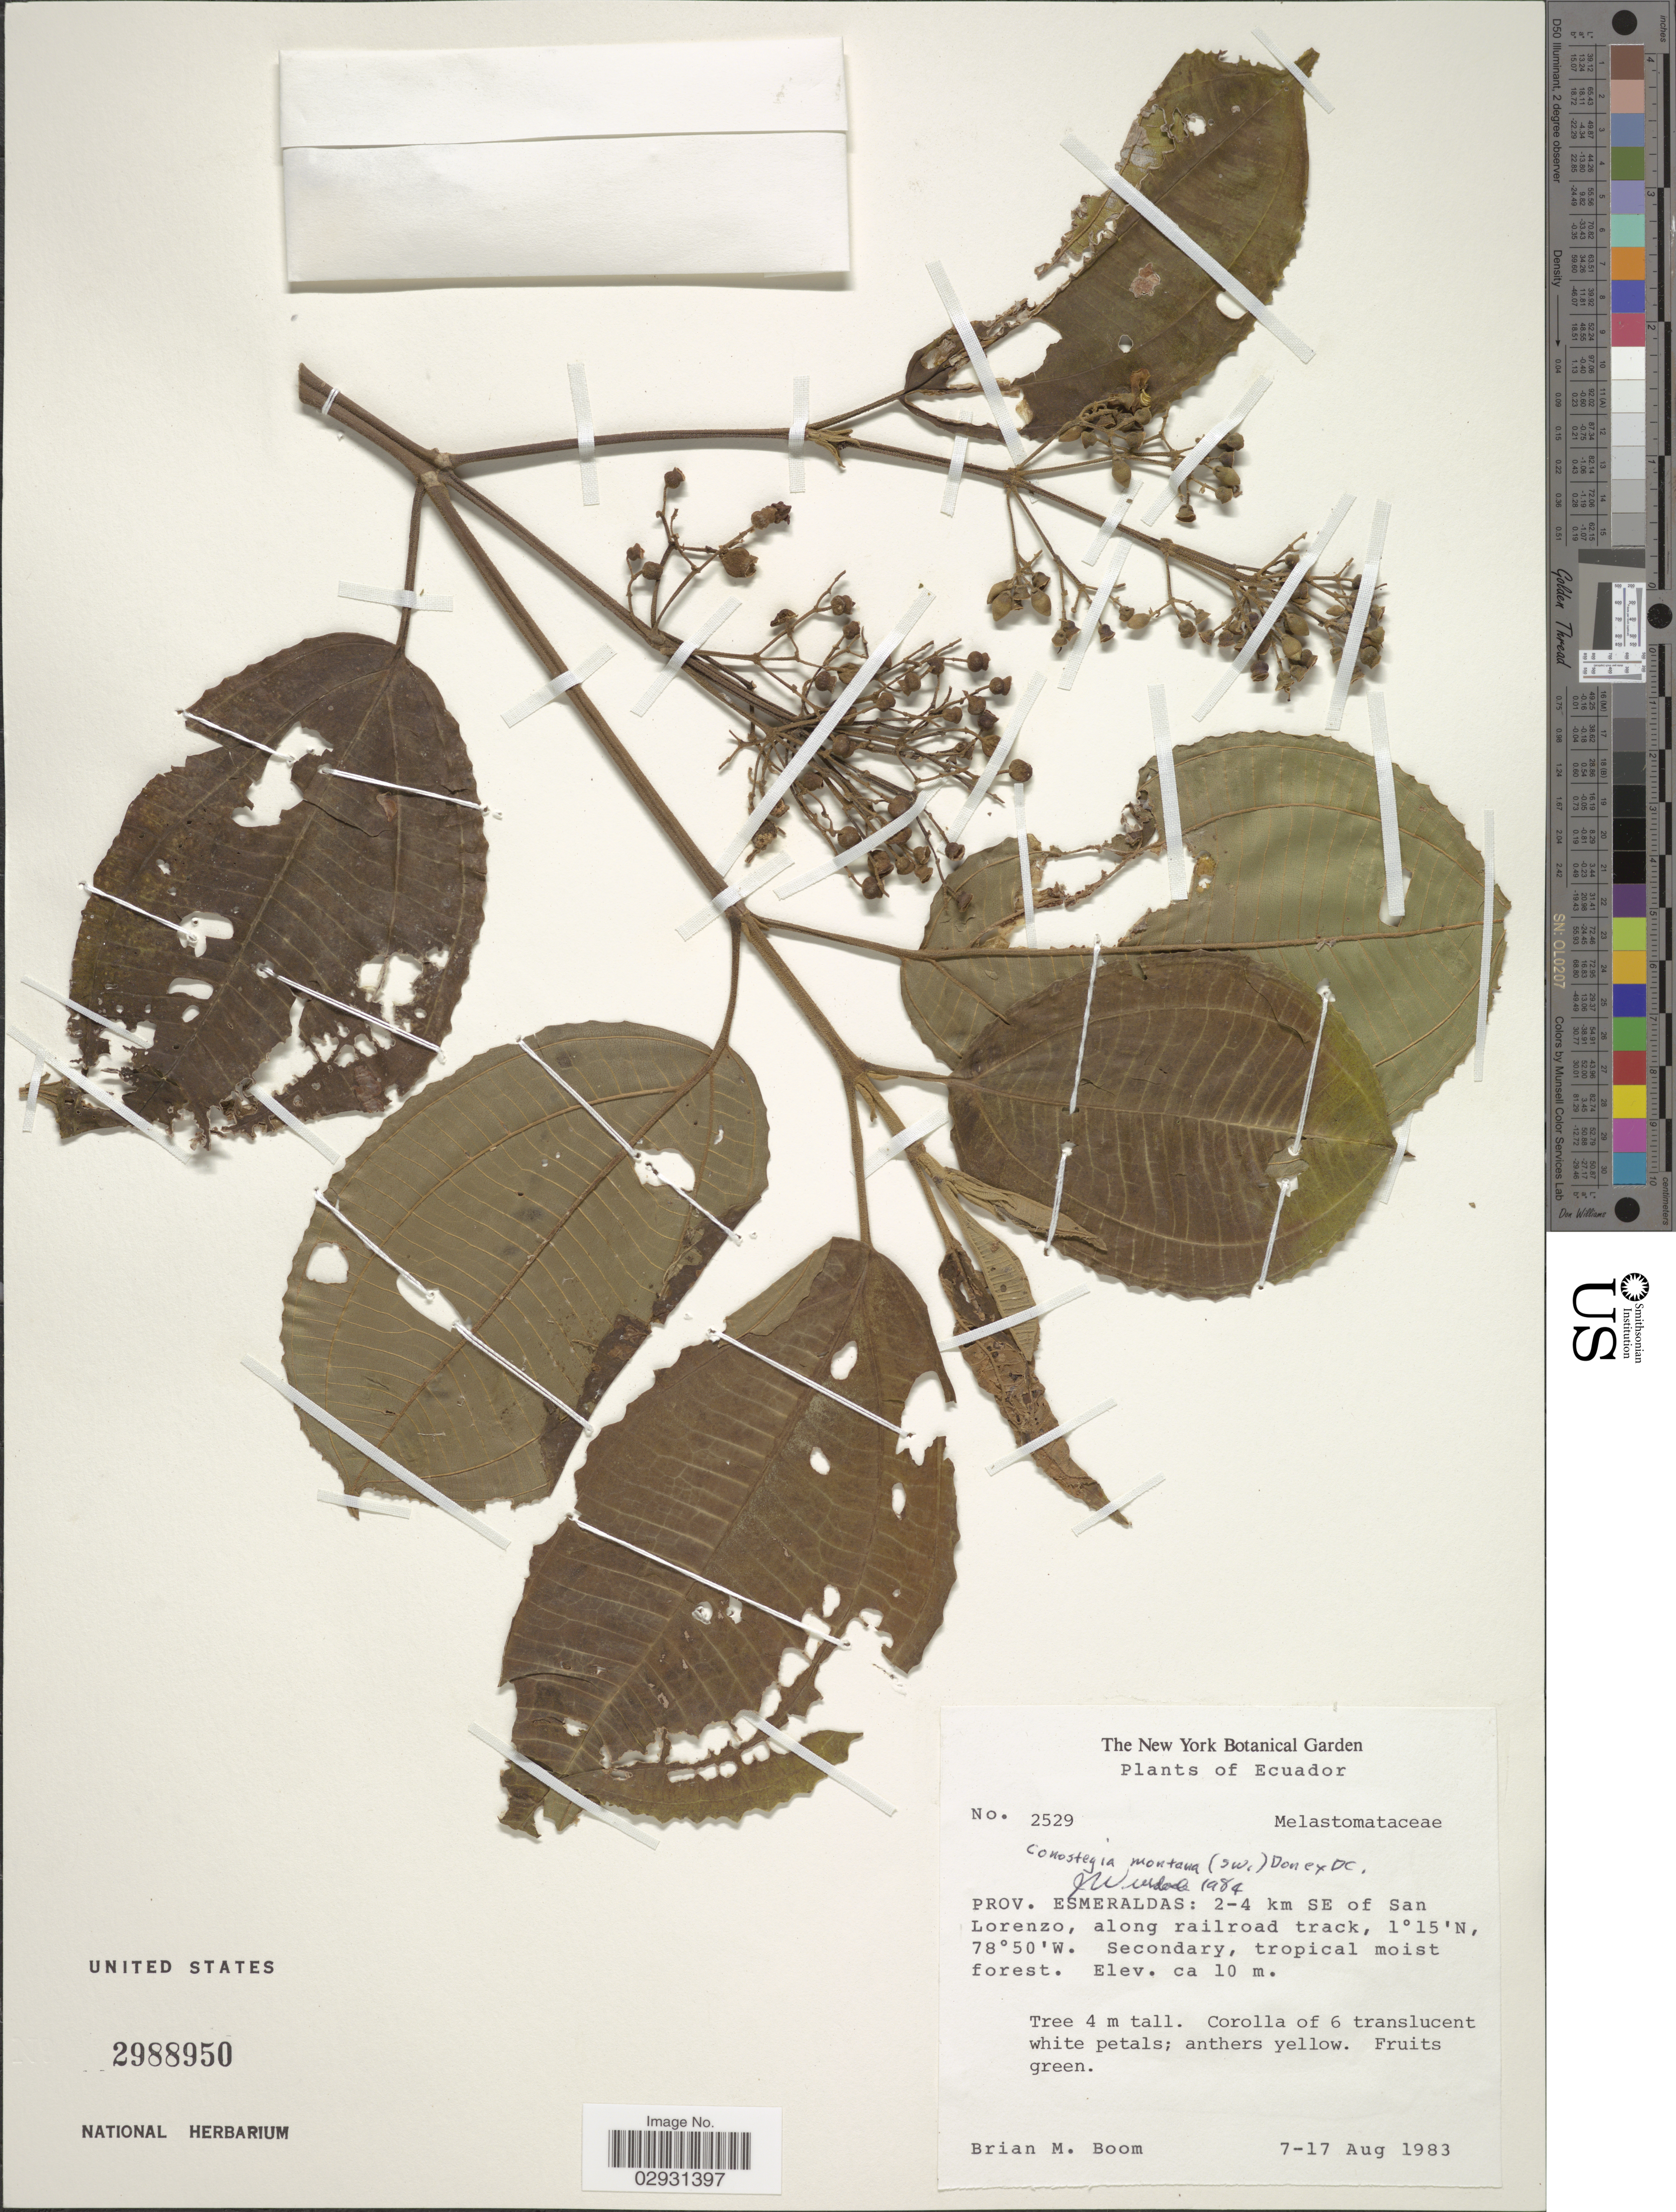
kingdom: Plantae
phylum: Tracheophyta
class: Magnoliopsida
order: Myrtales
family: Melastomataceae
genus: Conostegia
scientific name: Conostegia montana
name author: (Sw.) D. Don ex DC.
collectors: B. M. Boom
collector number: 2529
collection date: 1983-08-07/1983-08-17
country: Ecuador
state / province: Esmeraldas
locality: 2-4 km SE of San Lorenzo, along railroad track. Secondary, tropical moist forest.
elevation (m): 10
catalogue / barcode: US 2988950